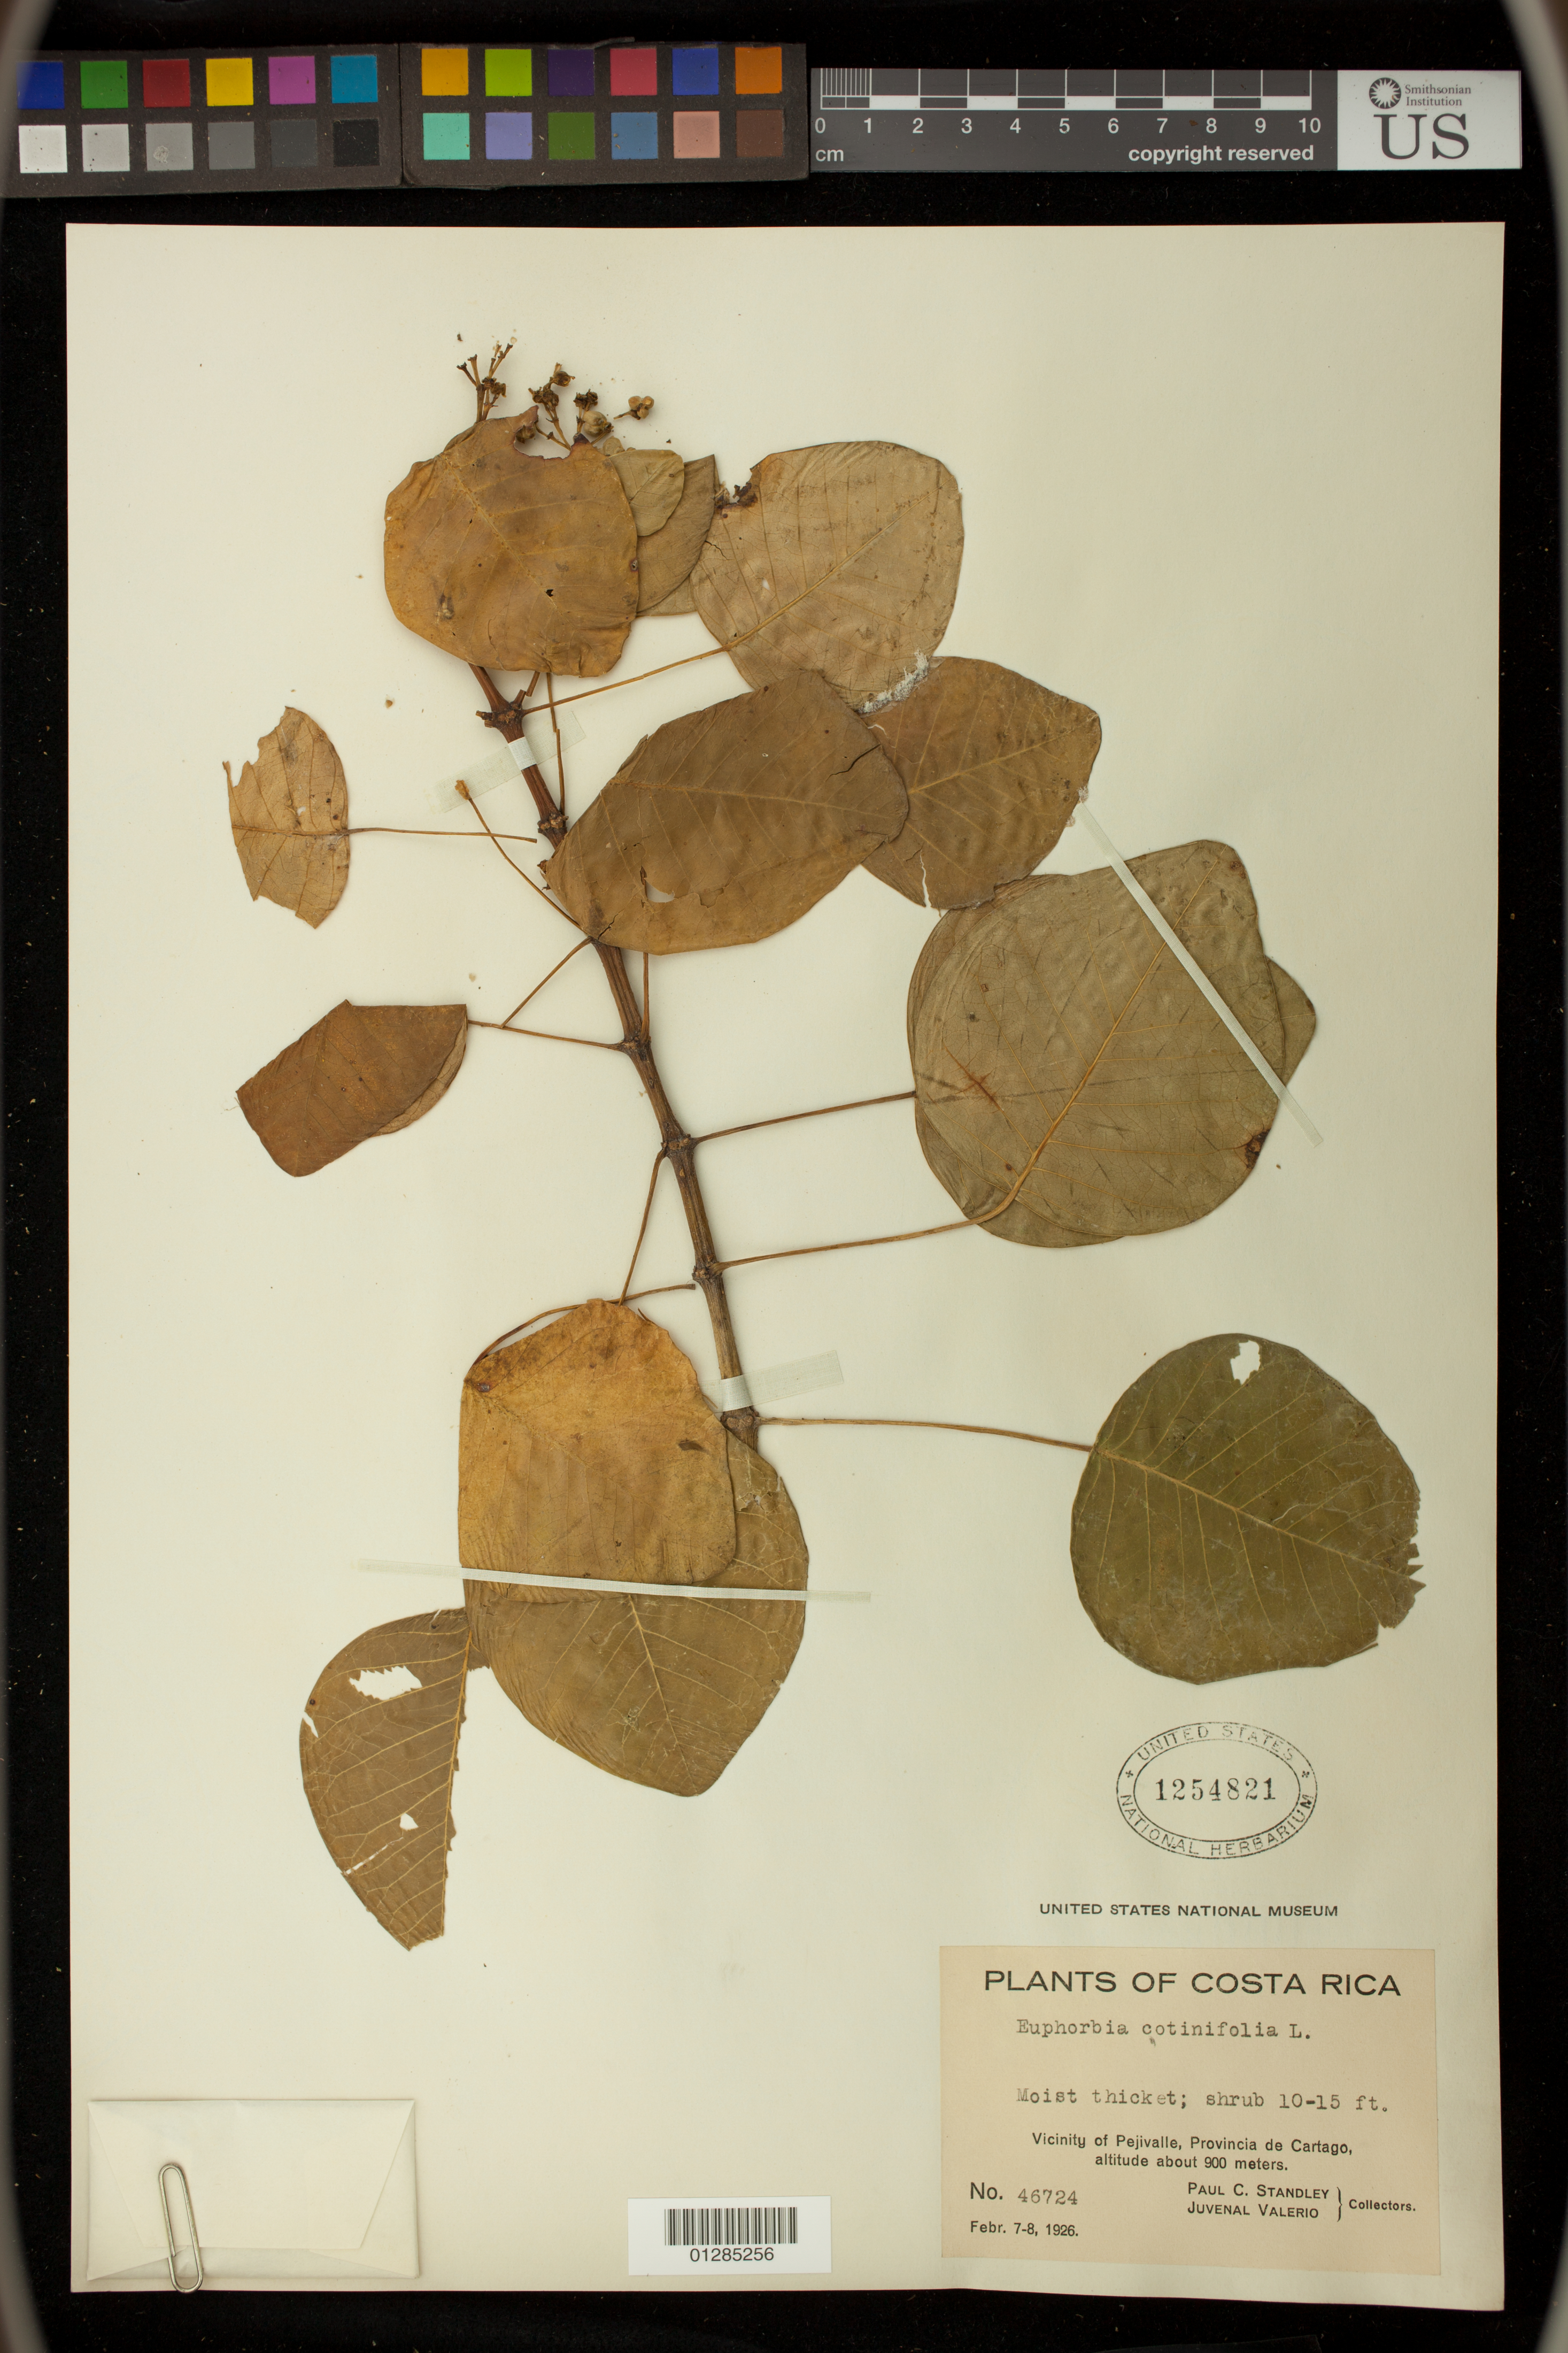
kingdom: Plantae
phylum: Tracheophyta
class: Magnoliopsida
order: Malpighiales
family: Euphorbiaceae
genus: Euphorbia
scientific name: Euphorbia cotinifolia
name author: L.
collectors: P. C. Standley & J. Valerio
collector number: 46724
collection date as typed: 7-8 Feb 1926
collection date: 1926-02-07/1926-02-08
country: Costa Rica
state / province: Cartago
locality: Vicinity of Pejivalle.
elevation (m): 900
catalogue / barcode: US 1254821